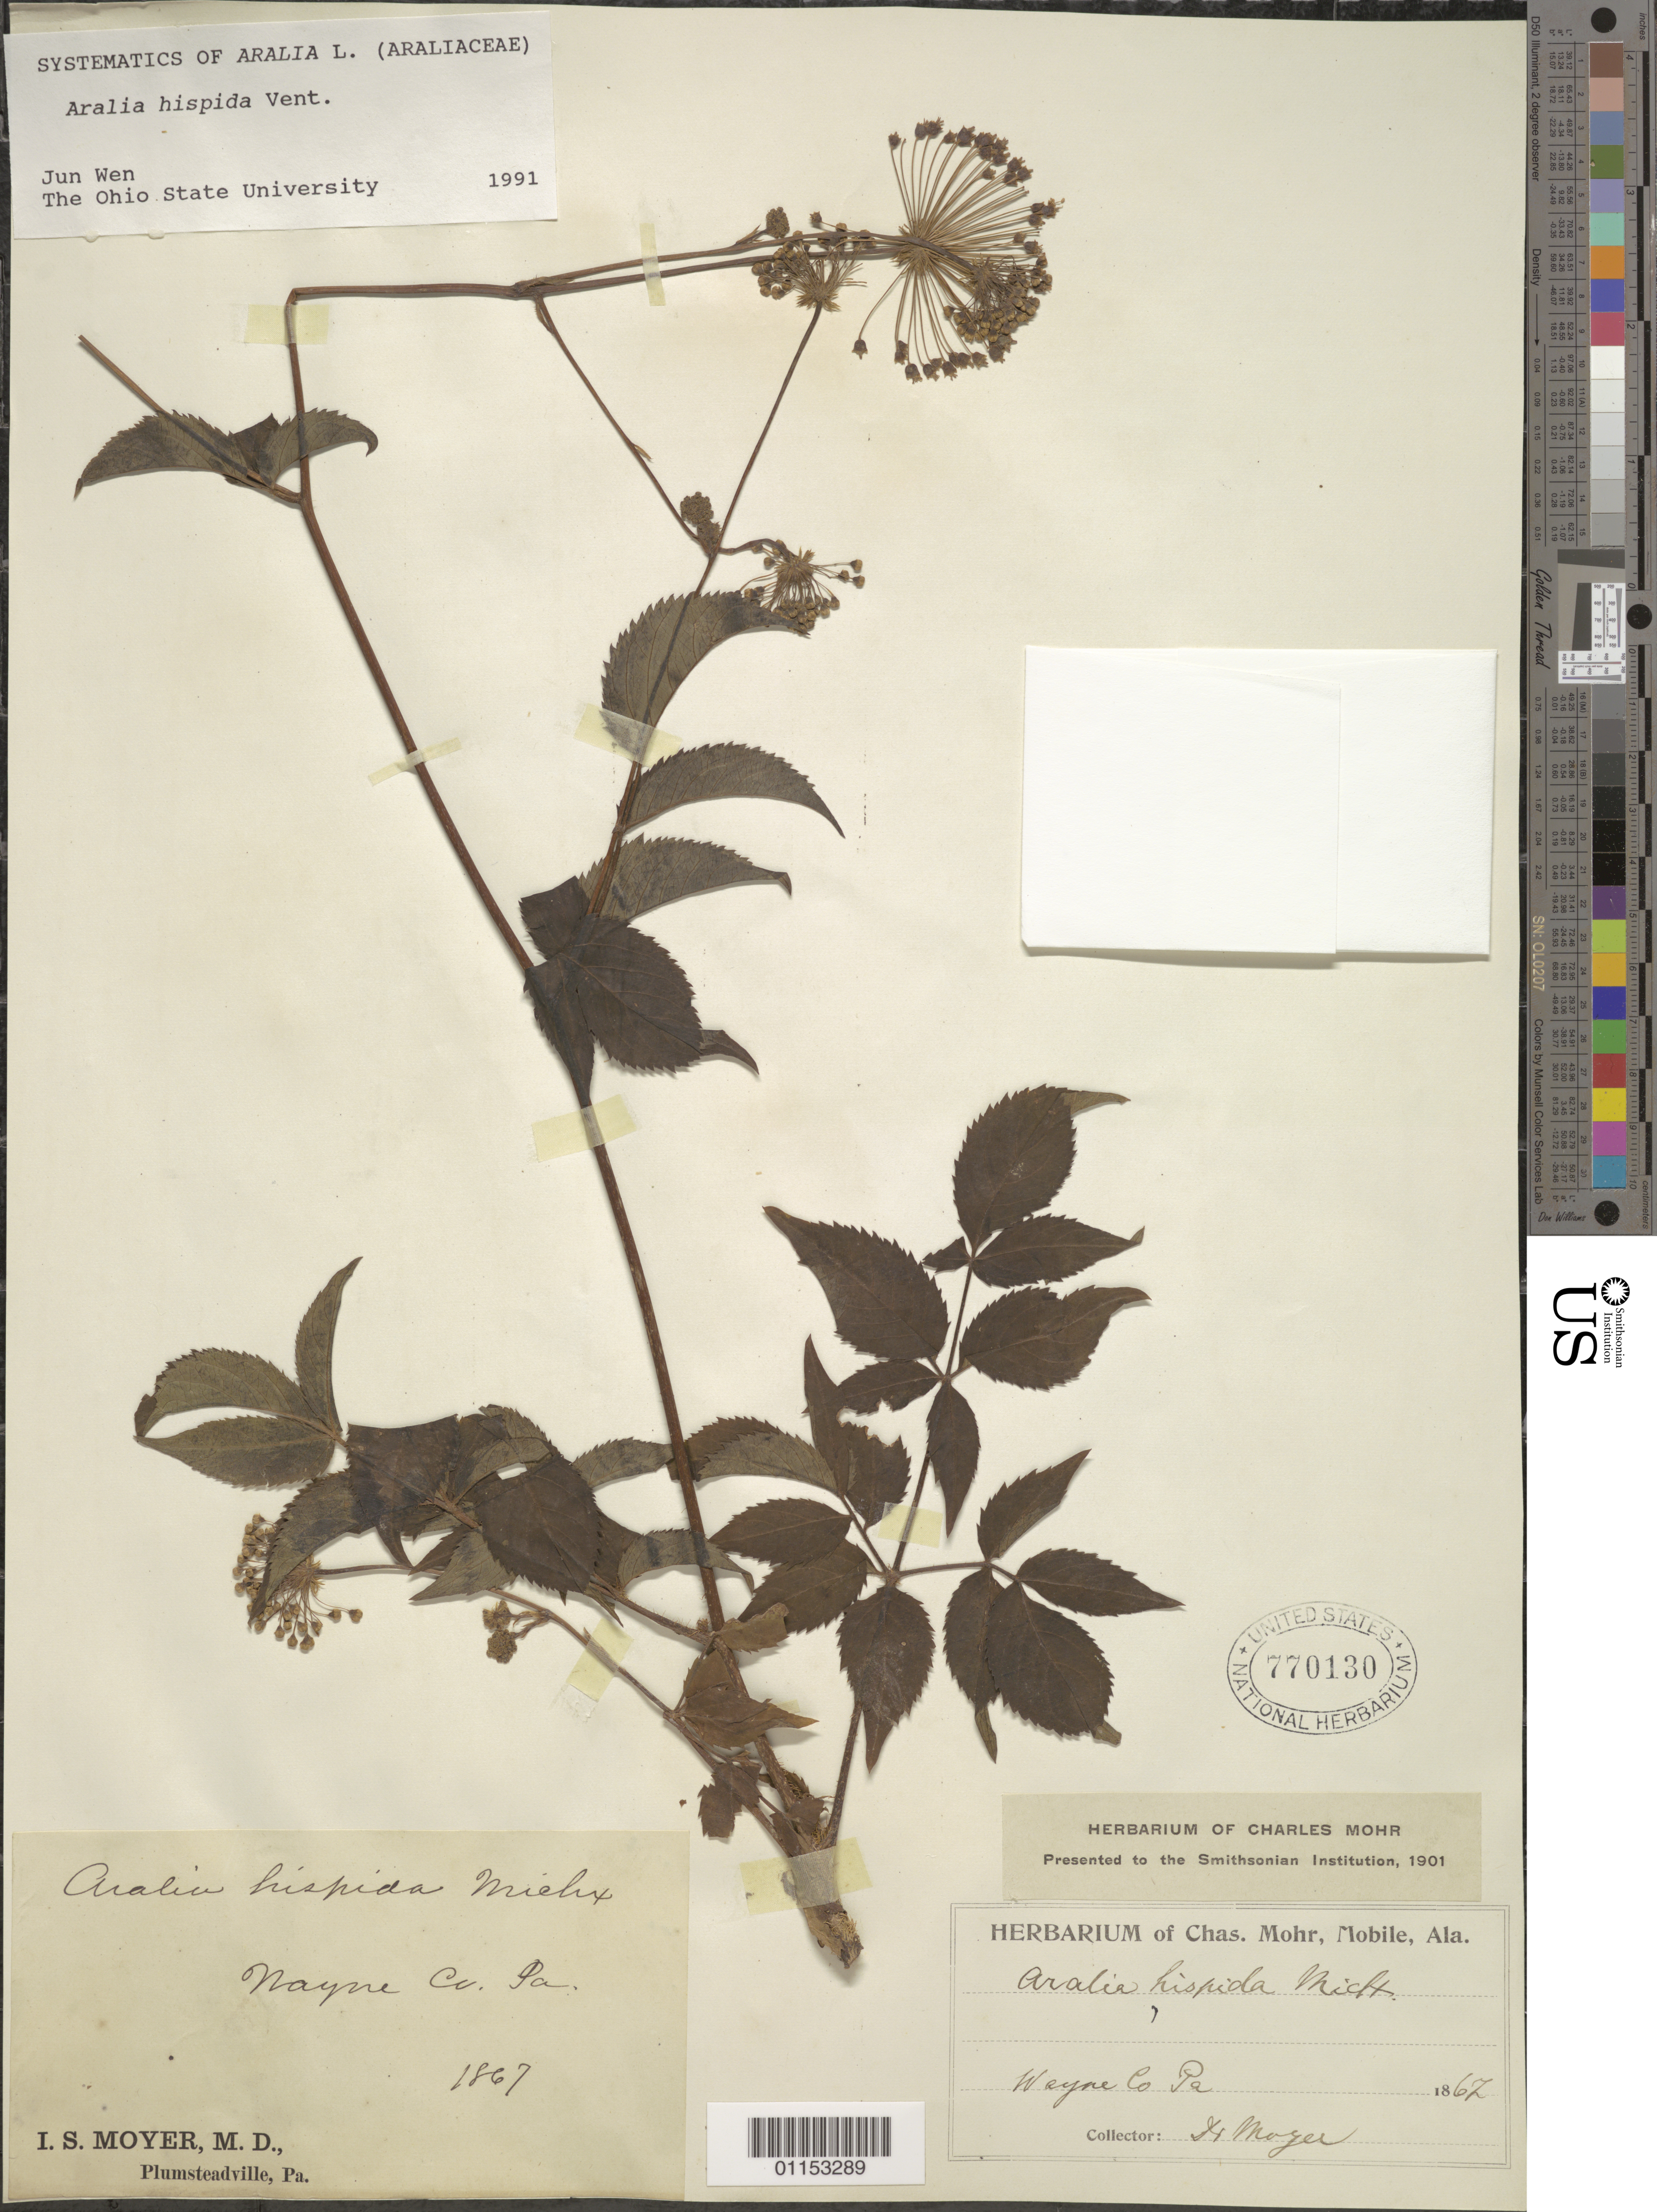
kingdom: Plantae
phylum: Tracheophyta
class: Magnoliopsida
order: Apiales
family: Araliaceae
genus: Aralia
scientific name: Aralia hispida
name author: Vent.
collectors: I. S. Moyer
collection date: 1867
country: United States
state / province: Pennsylvania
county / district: Wayne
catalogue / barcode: US 770130